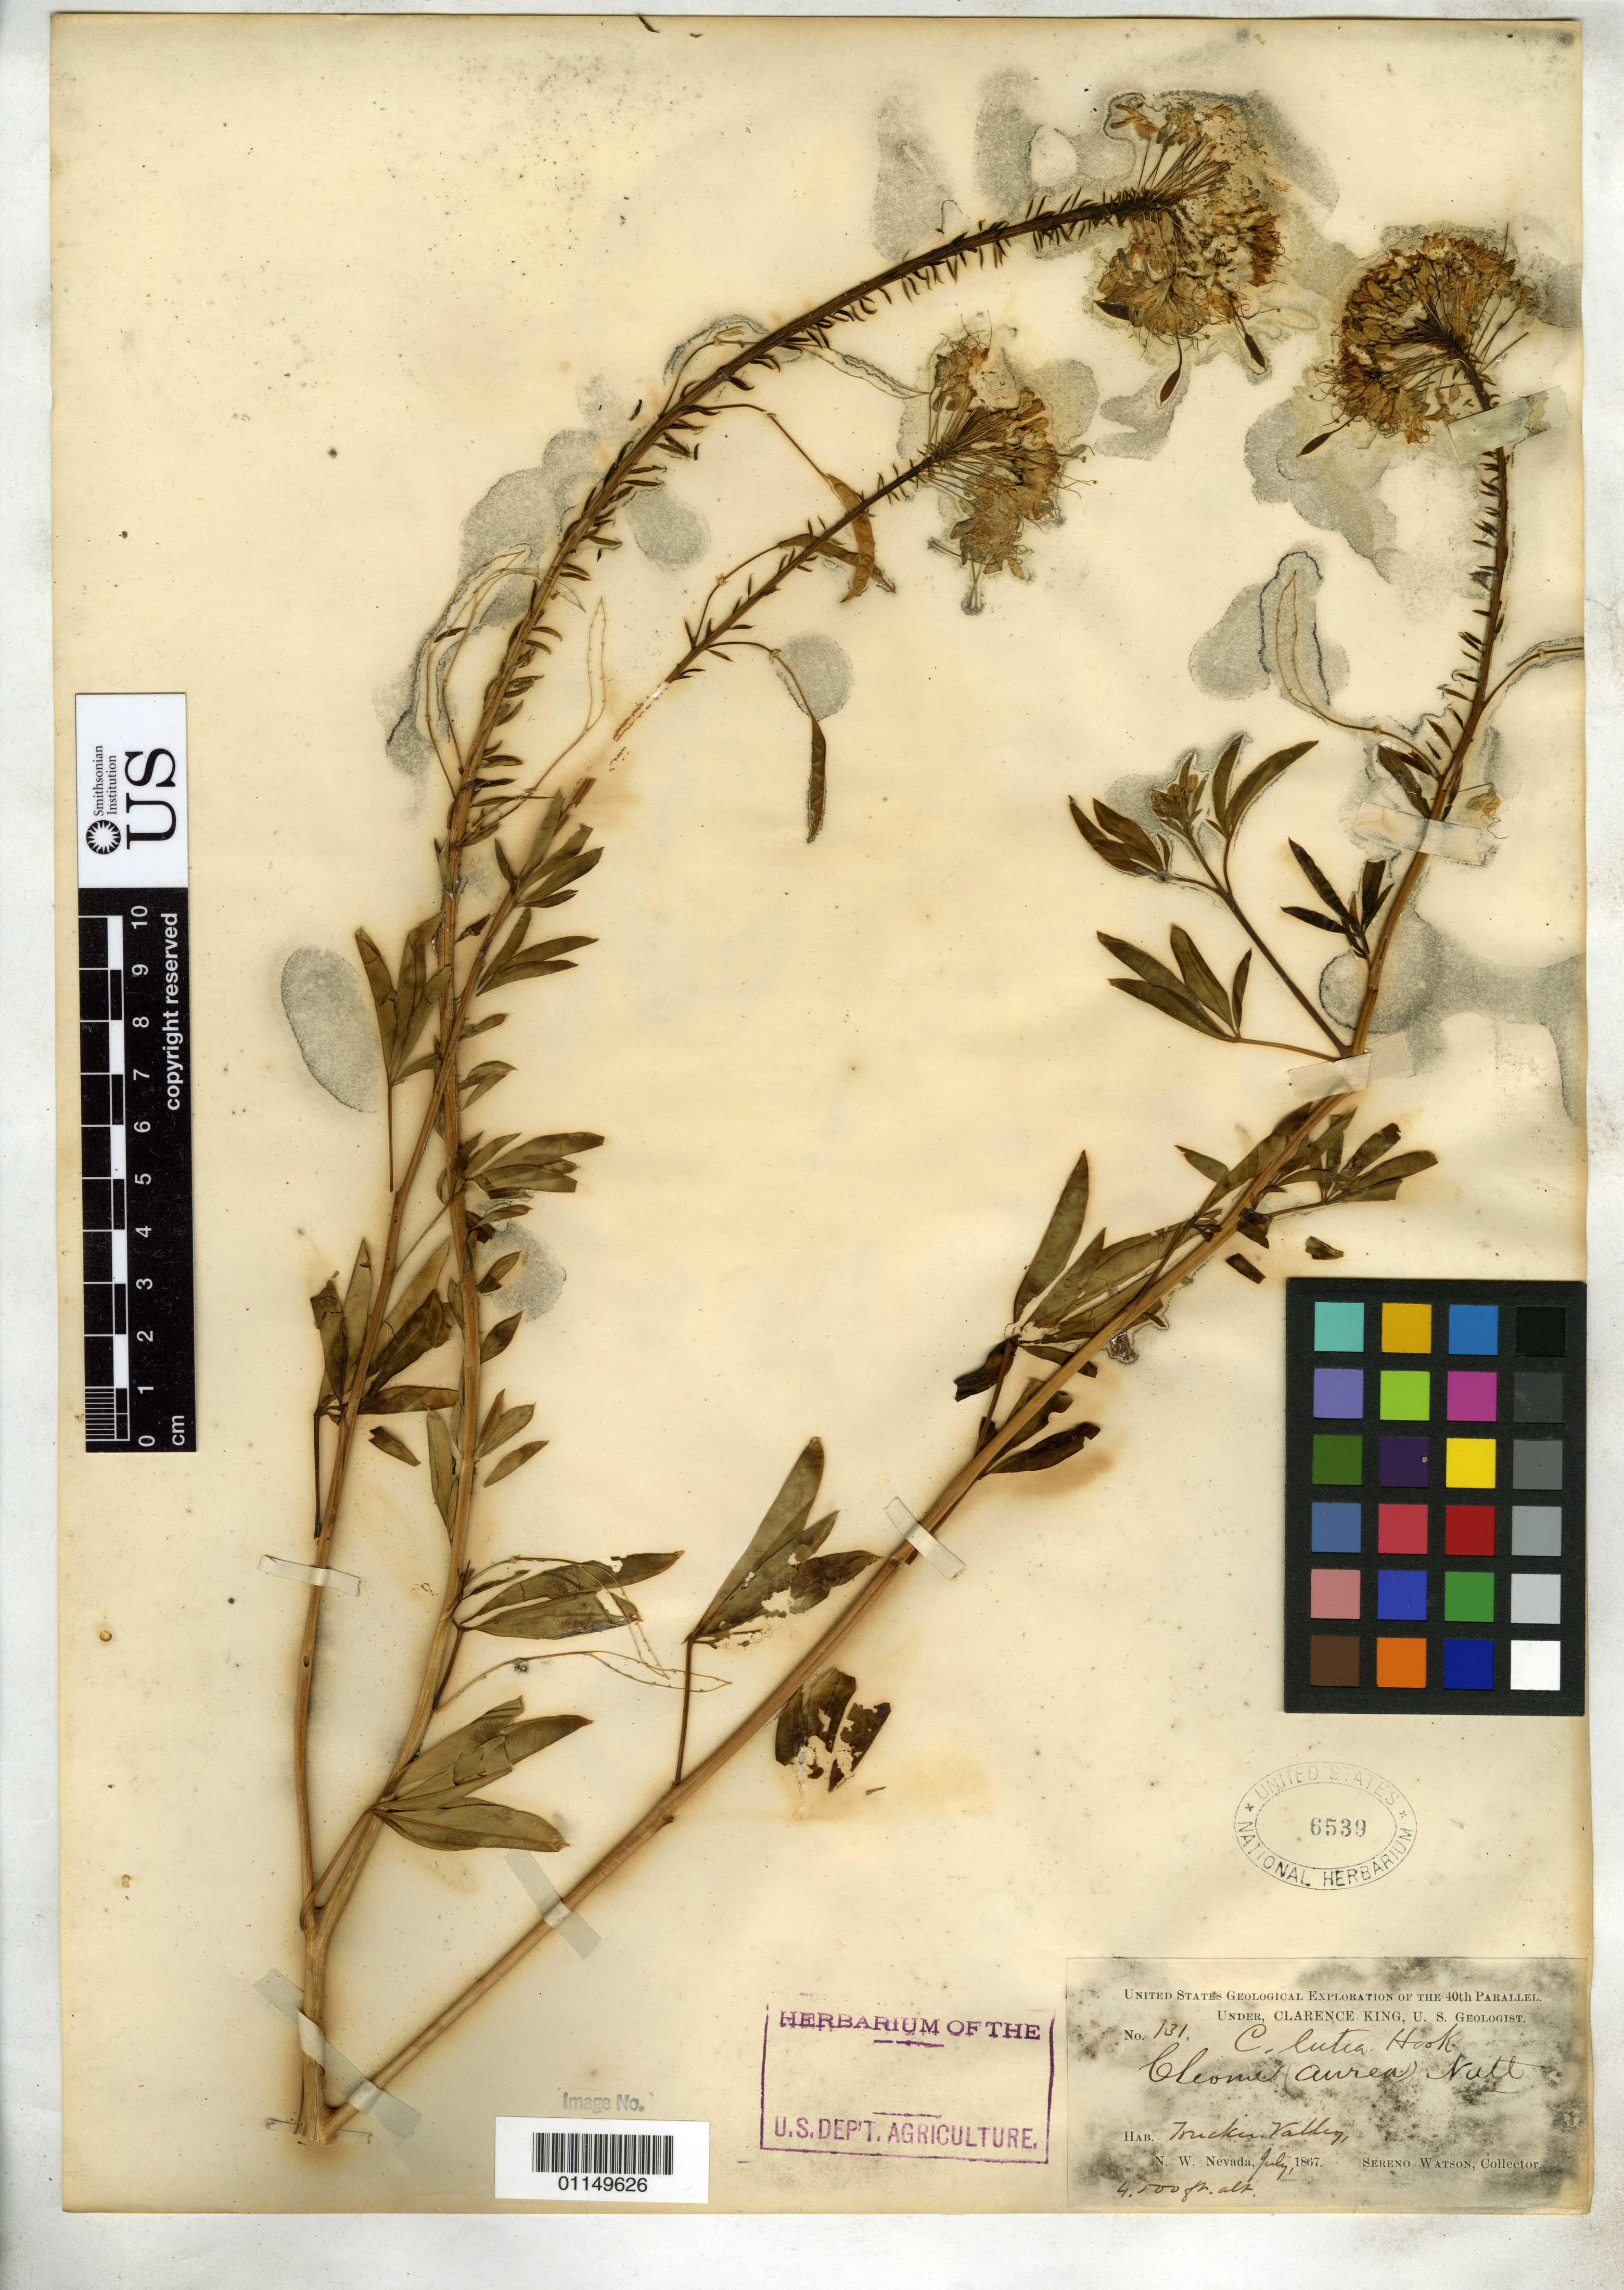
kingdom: Plantae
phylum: Tracheophyta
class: Magnoliopsida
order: Brassicales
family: Cleomaceae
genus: Cleomella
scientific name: Cleomella lutea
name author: (Hook.) Roalson & J.C. Hall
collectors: S. Watson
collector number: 131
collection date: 1867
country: United States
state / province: Nevada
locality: Truckee Valley, N. W. Nevada.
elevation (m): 1372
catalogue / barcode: US 6539